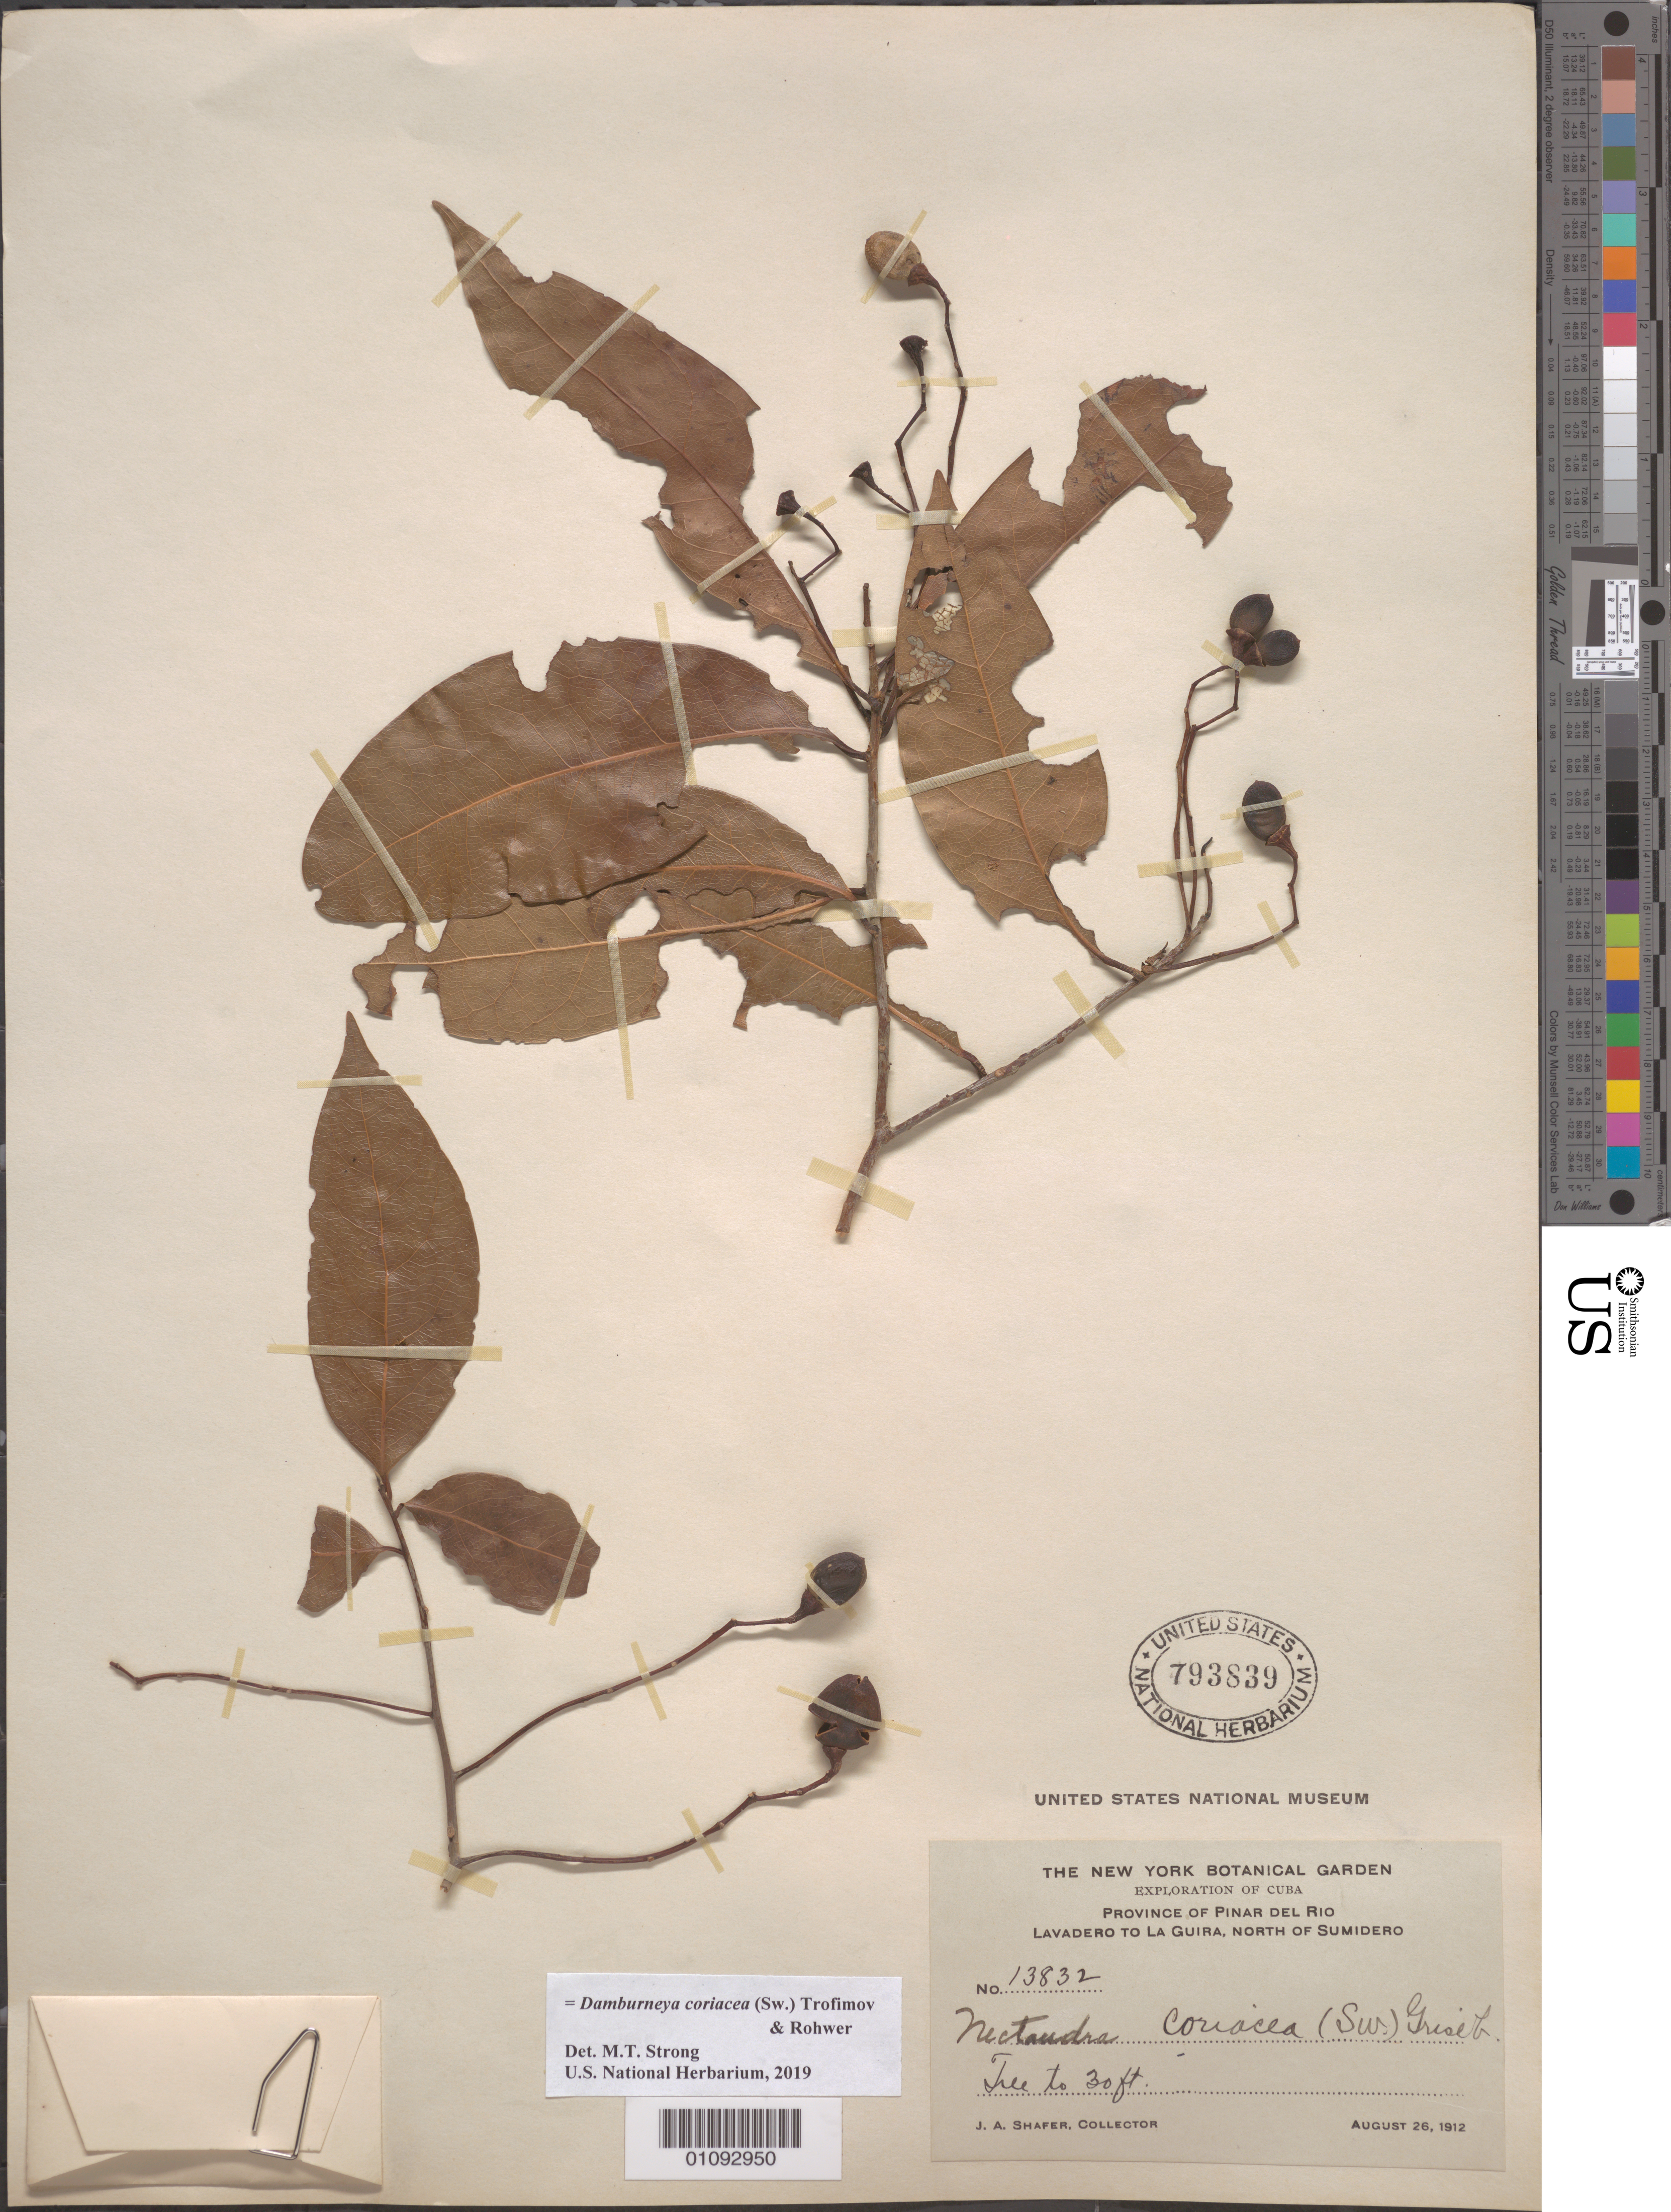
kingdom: Plantae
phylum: Tracheophyta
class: Magnoliopsida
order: Laurales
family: Lauraceae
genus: Damburneya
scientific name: Damburneya coriacea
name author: (Sw.) Trofimov & Rohwer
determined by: Strong, M. T., (US), Smithsonian Institution - National Museum of Natural History (UNITED STATES)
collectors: J. A. Shafer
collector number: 13832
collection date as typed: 26 Aug 1912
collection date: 1912-08-26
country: Cuba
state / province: Pinar del Rio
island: Cuba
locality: Pinar del Rio, Lavadero to La Guira, N of Sumidero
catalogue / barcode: US 793839